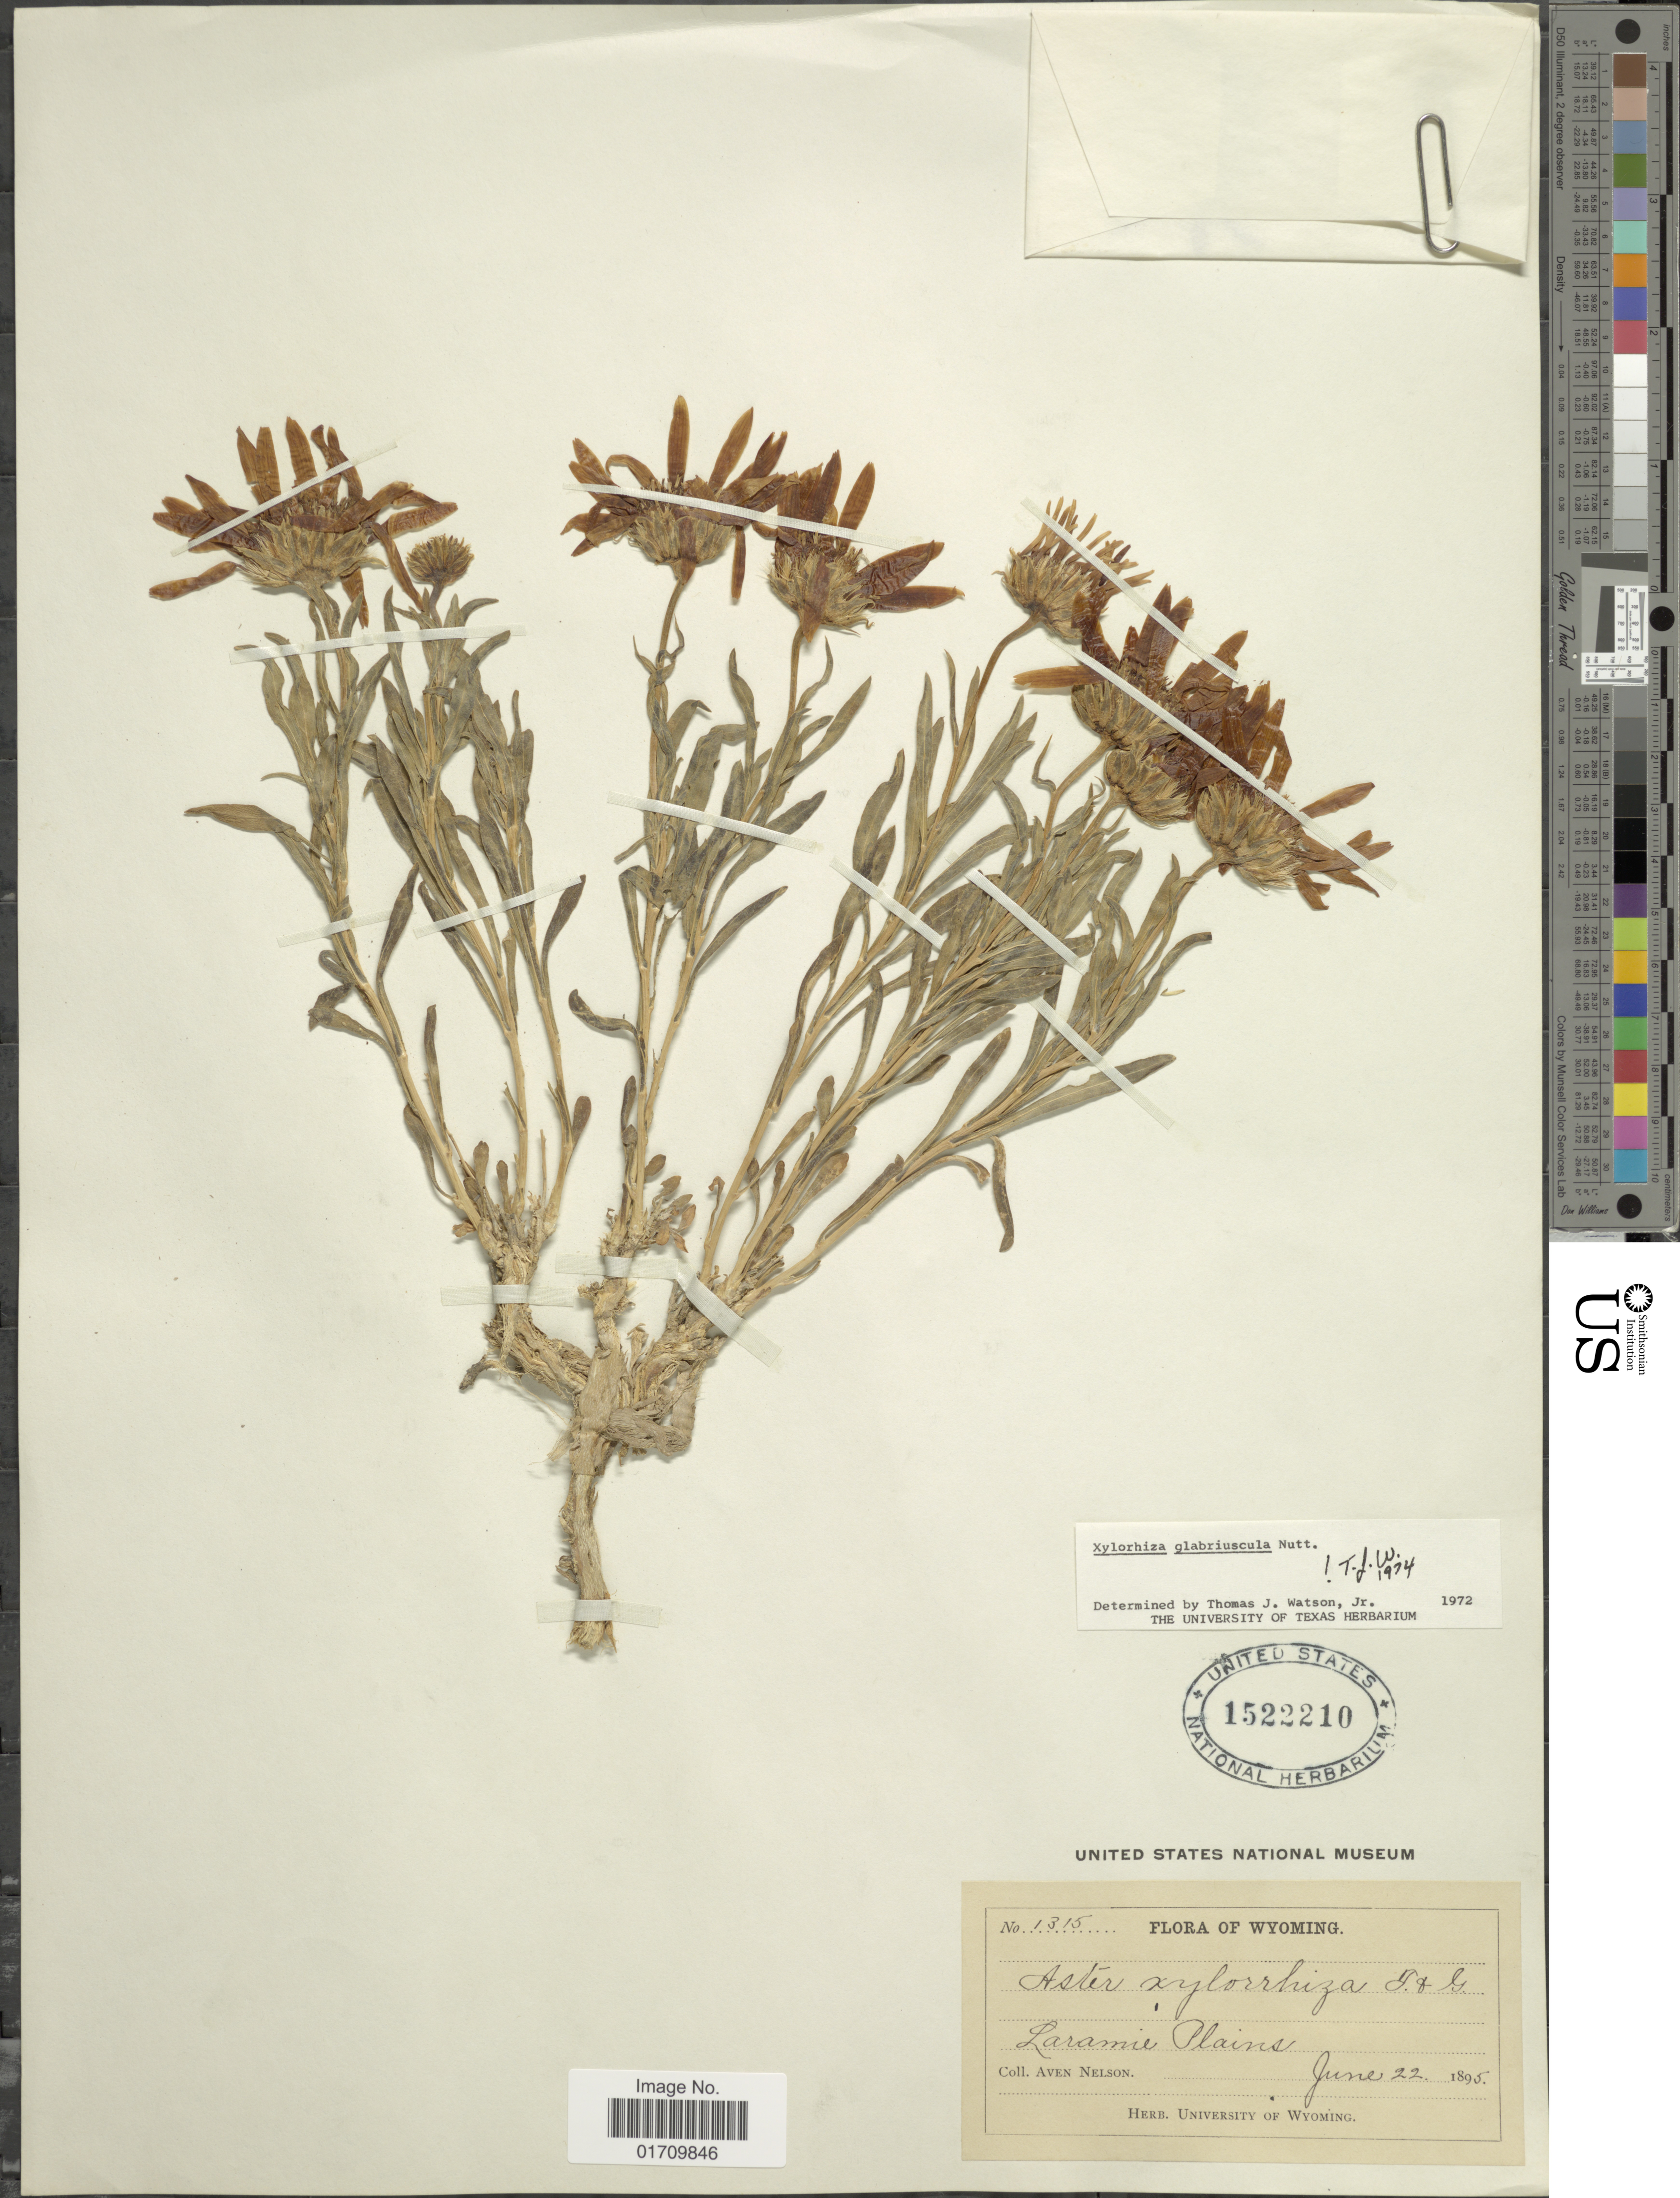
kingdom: Plantae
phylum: Tracheophyta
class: Magnoliopsida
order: Asterales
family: Asteraceae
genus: Xylorhiza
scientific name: Xylorhiza glabriuscula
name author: Nutt.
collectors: A. Nelson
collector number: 1315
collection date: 1895-06-22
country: United States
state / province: Wyoming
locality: Laramie Plains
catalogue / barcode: US 1522210